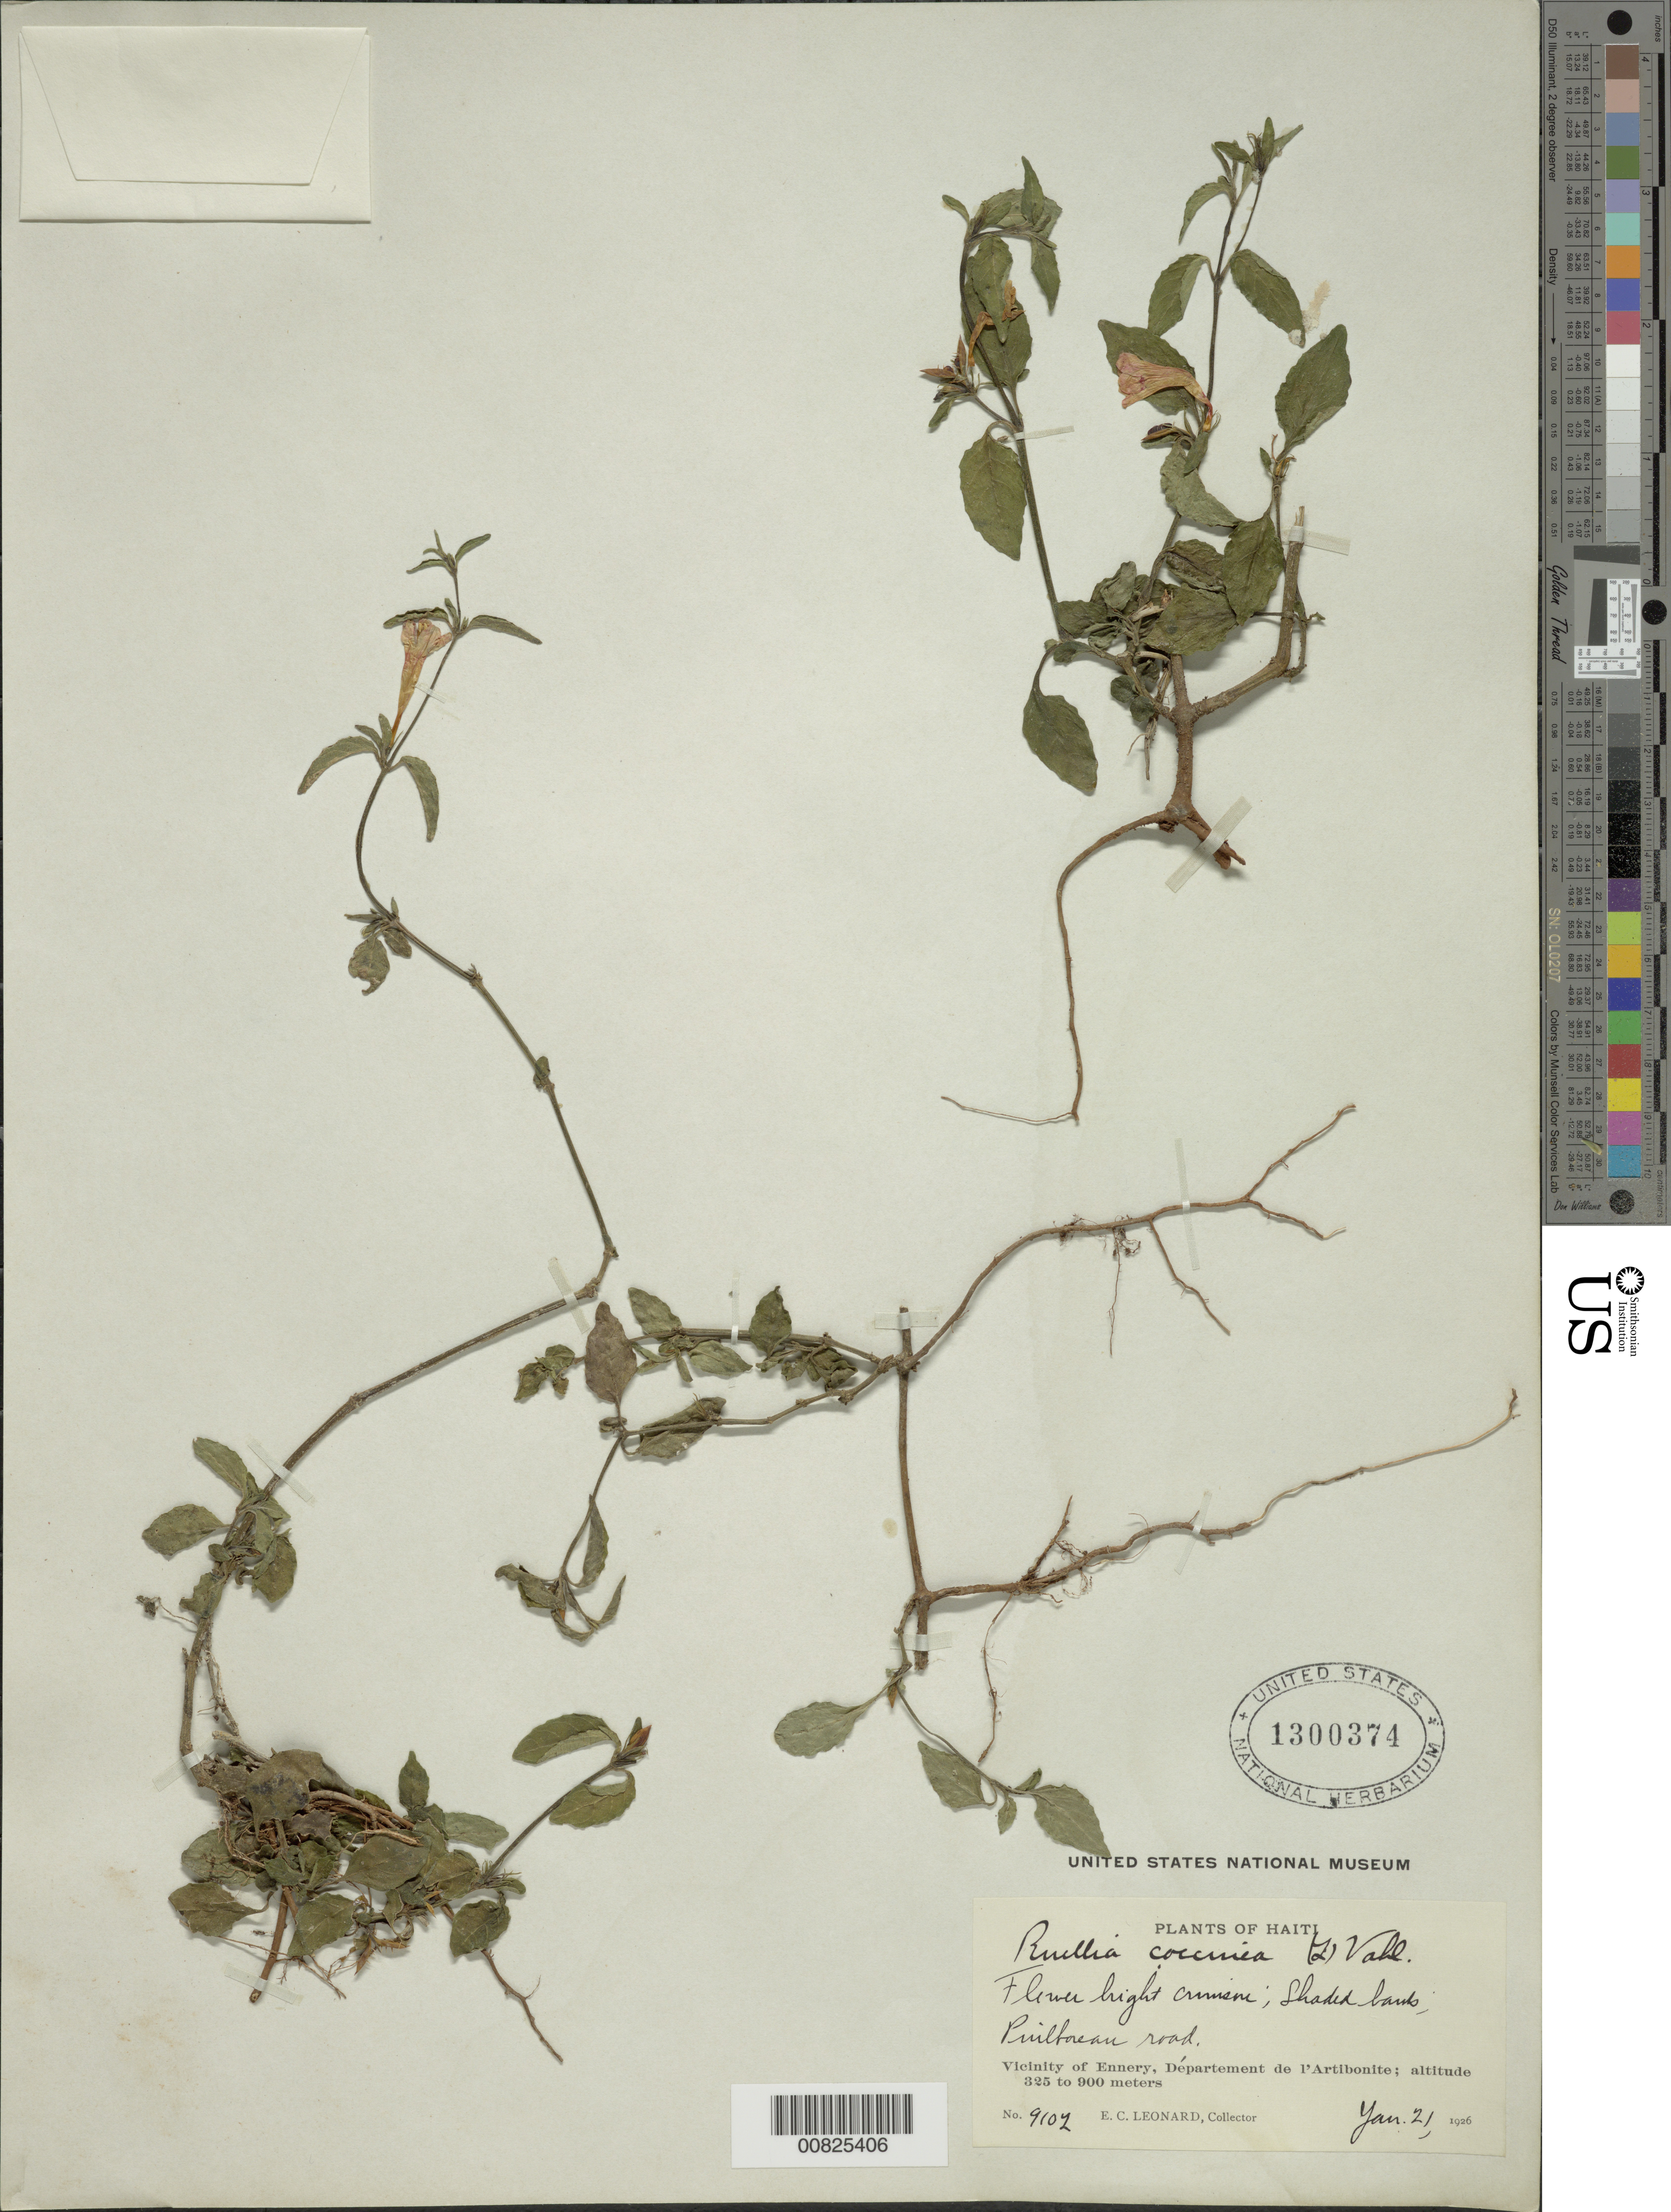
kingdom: Plantae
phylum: Tracheophyta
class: Magnoliopsida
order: Lamiales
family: Acanthaceae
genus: Ruellia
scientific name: Ruellia coccinea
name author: (L.) Vahl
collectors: E. C. Leonard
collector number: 9102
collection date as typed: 21 Jan 1926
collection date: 1926-01-21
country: Haiti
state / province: Artibonite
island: Hispaniola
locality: Vicinity of Ennery, Puilboreau Road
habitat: Shaded bank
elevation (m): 325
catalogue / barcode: US 1300374